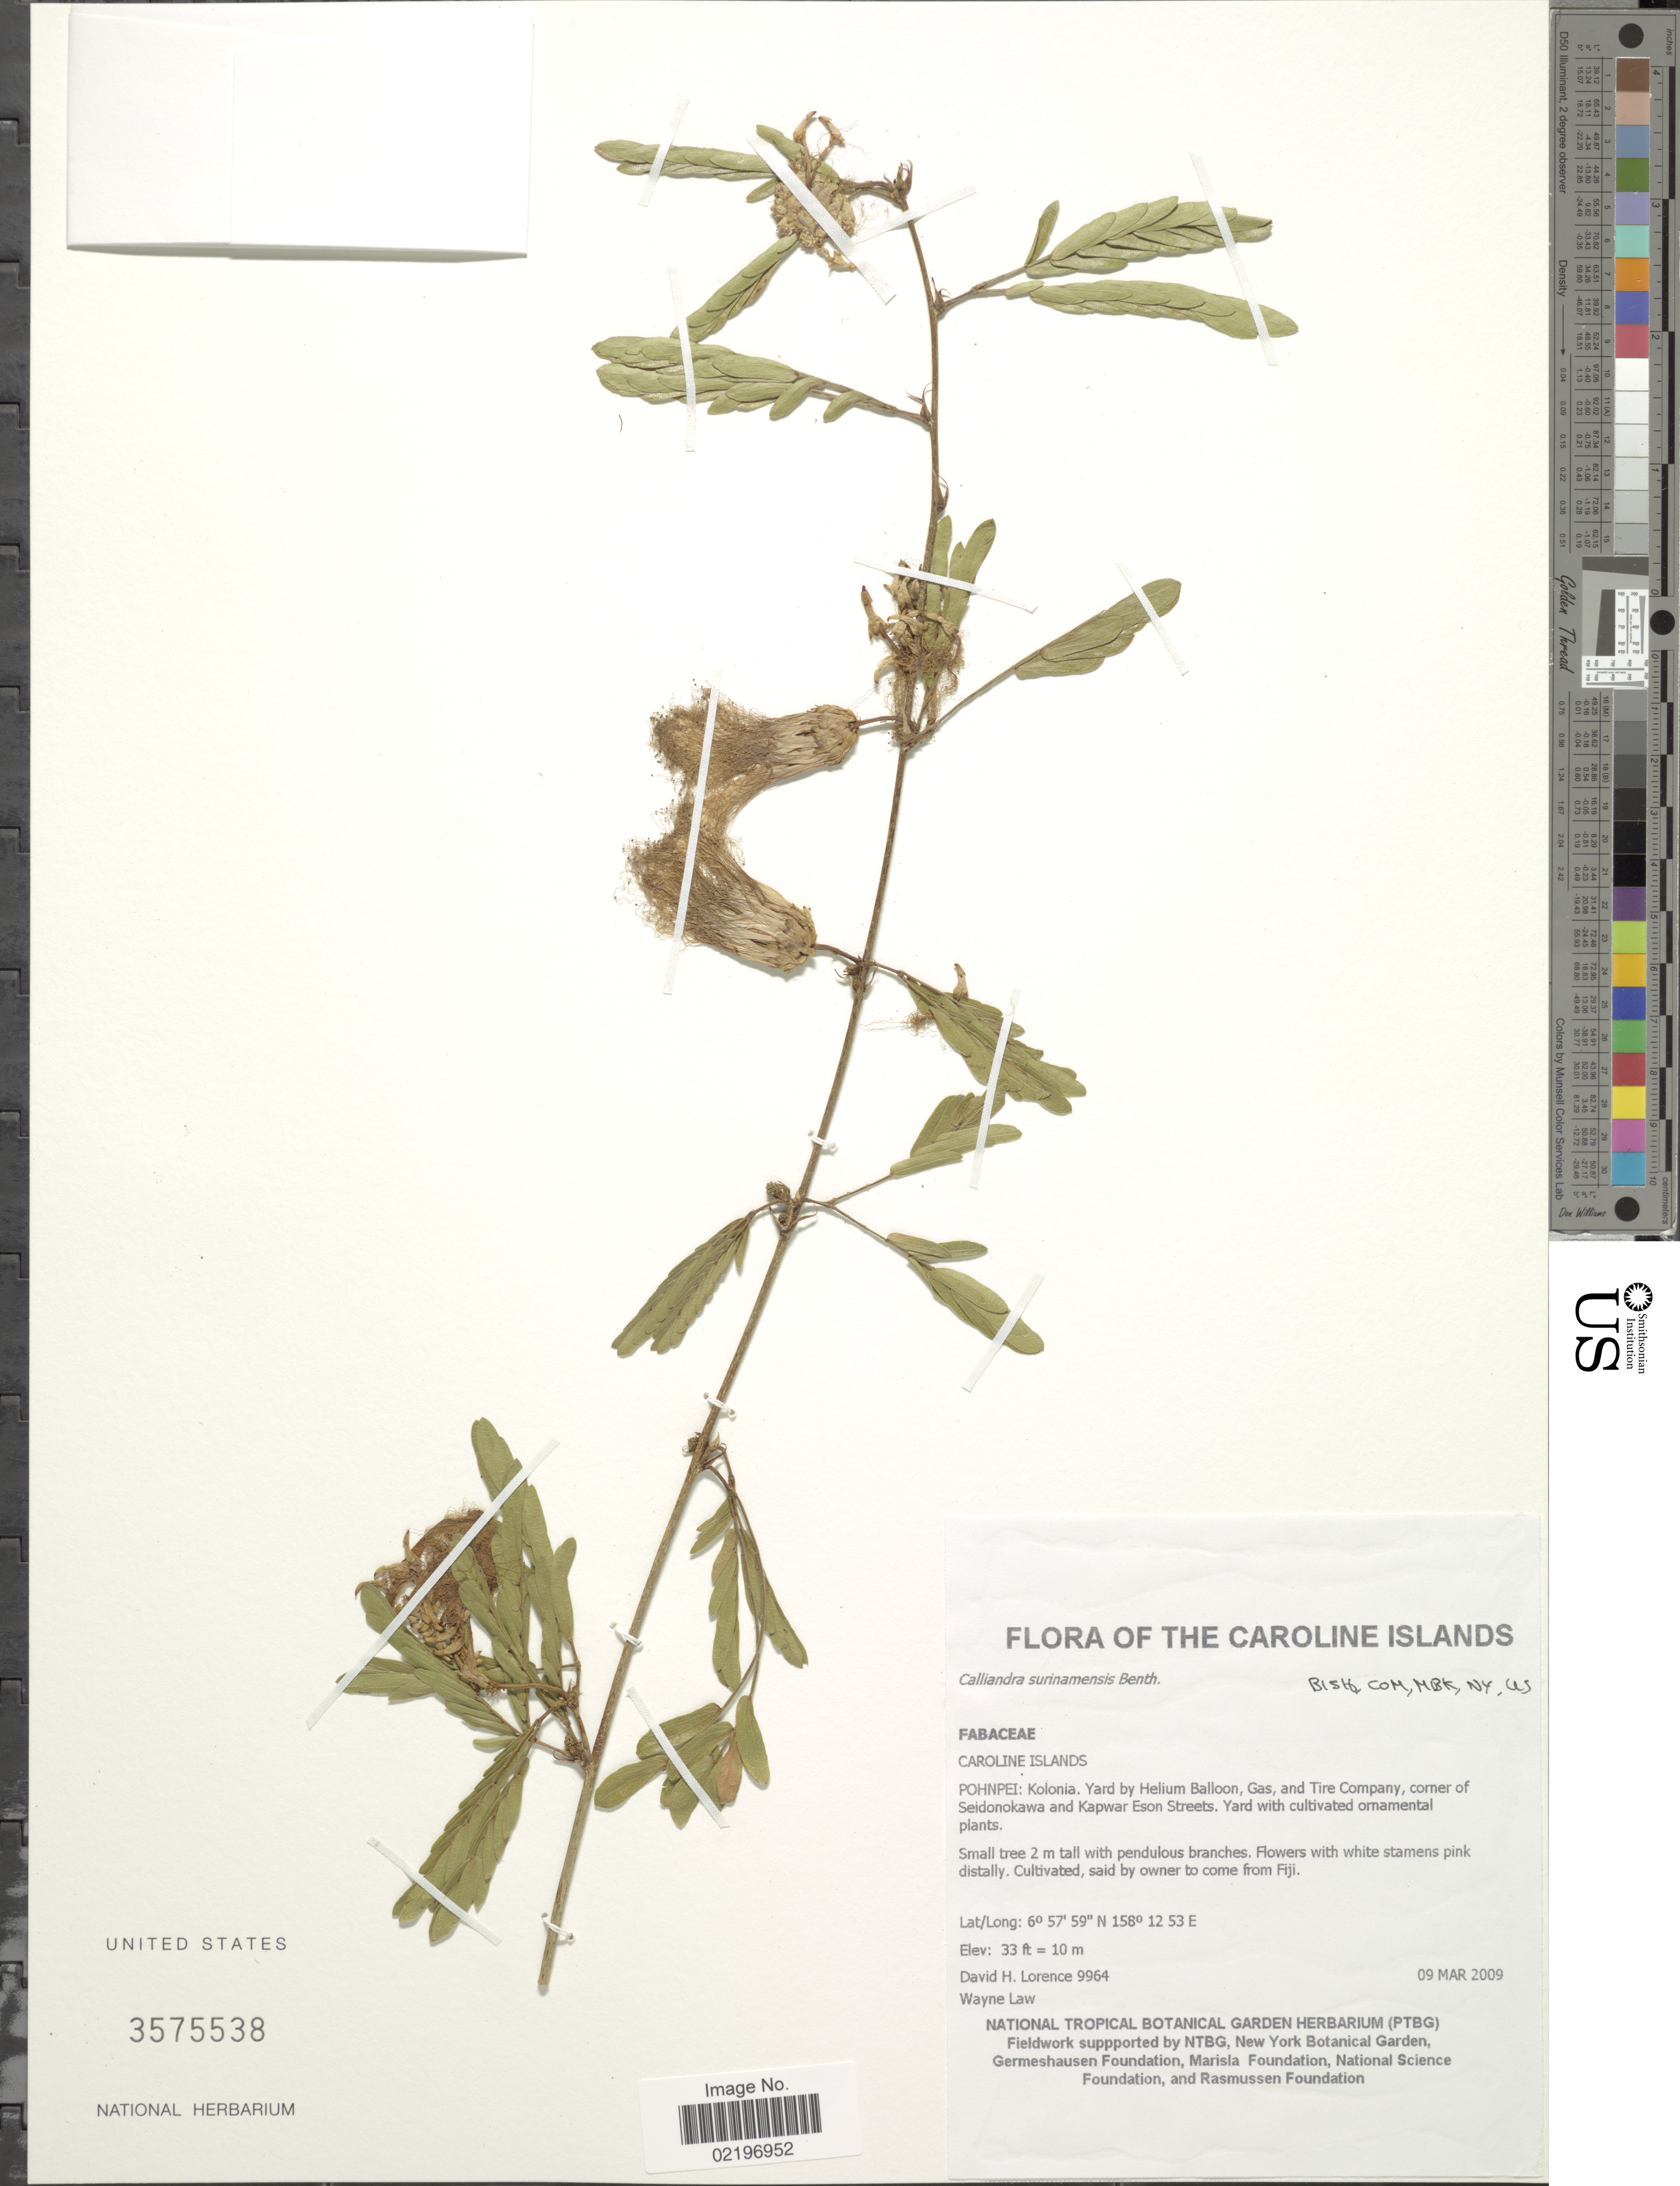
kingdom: Plantae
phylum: Tracheophyta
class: Magnoliopsida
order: Fabales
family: Fabaceae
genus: Calliandra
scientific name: Calliandra surinamensis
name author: Benth.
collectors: D. Lorence & W. Law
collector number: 9964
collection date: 2009-03-09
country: Micronesia, Federated States of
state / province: Pohnpei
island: Pohnpei [Ponape]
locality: Caroline Islands. Kolonia. Yard by Helium Balloon, Gas, and Tire Company, corner of Seidonokawa and Kapwar Eson streets. Yard with cultivated ornamental plants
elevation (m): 10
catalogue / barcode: US 3575538